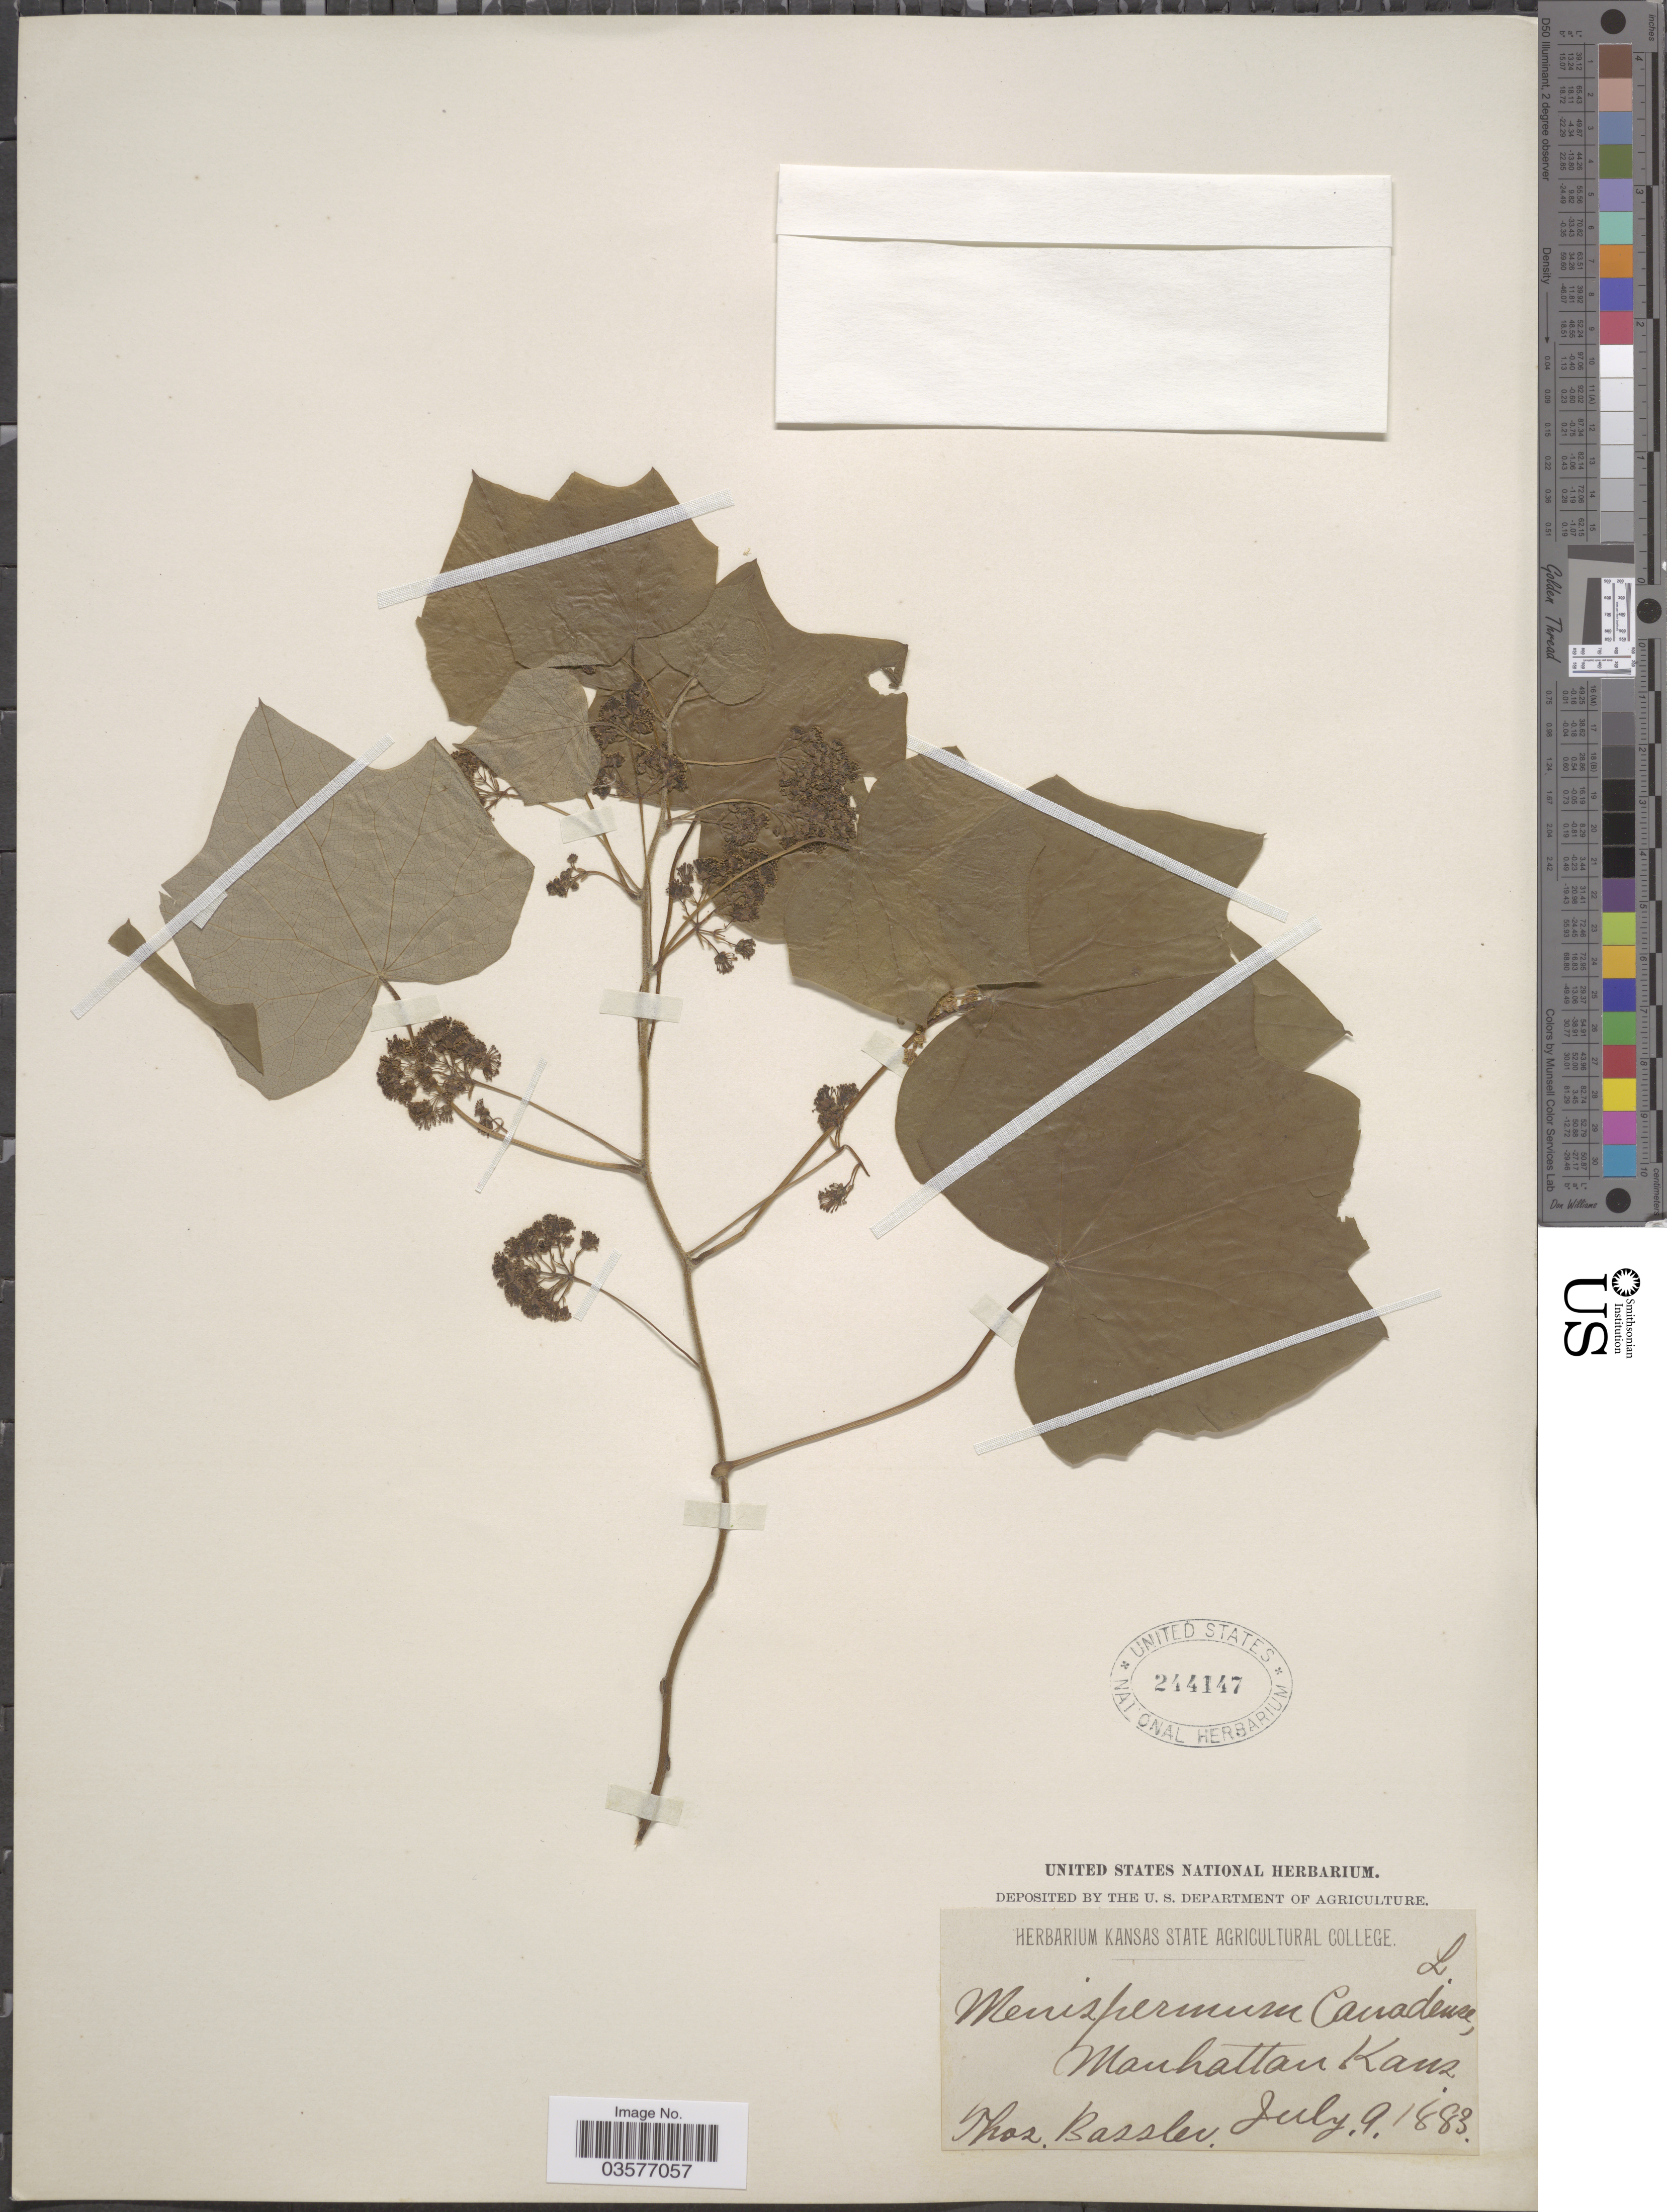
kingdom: Plantae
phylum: Tracheophyta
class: Magnoliopsida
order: Ranunculales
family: Menispermaceae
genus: Menispermum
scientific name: Menispermum canadense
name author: L.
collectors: T. Bassler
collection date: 1883-07-09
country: United States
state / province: Kansas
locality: Manhattan.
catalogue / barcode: US 244147